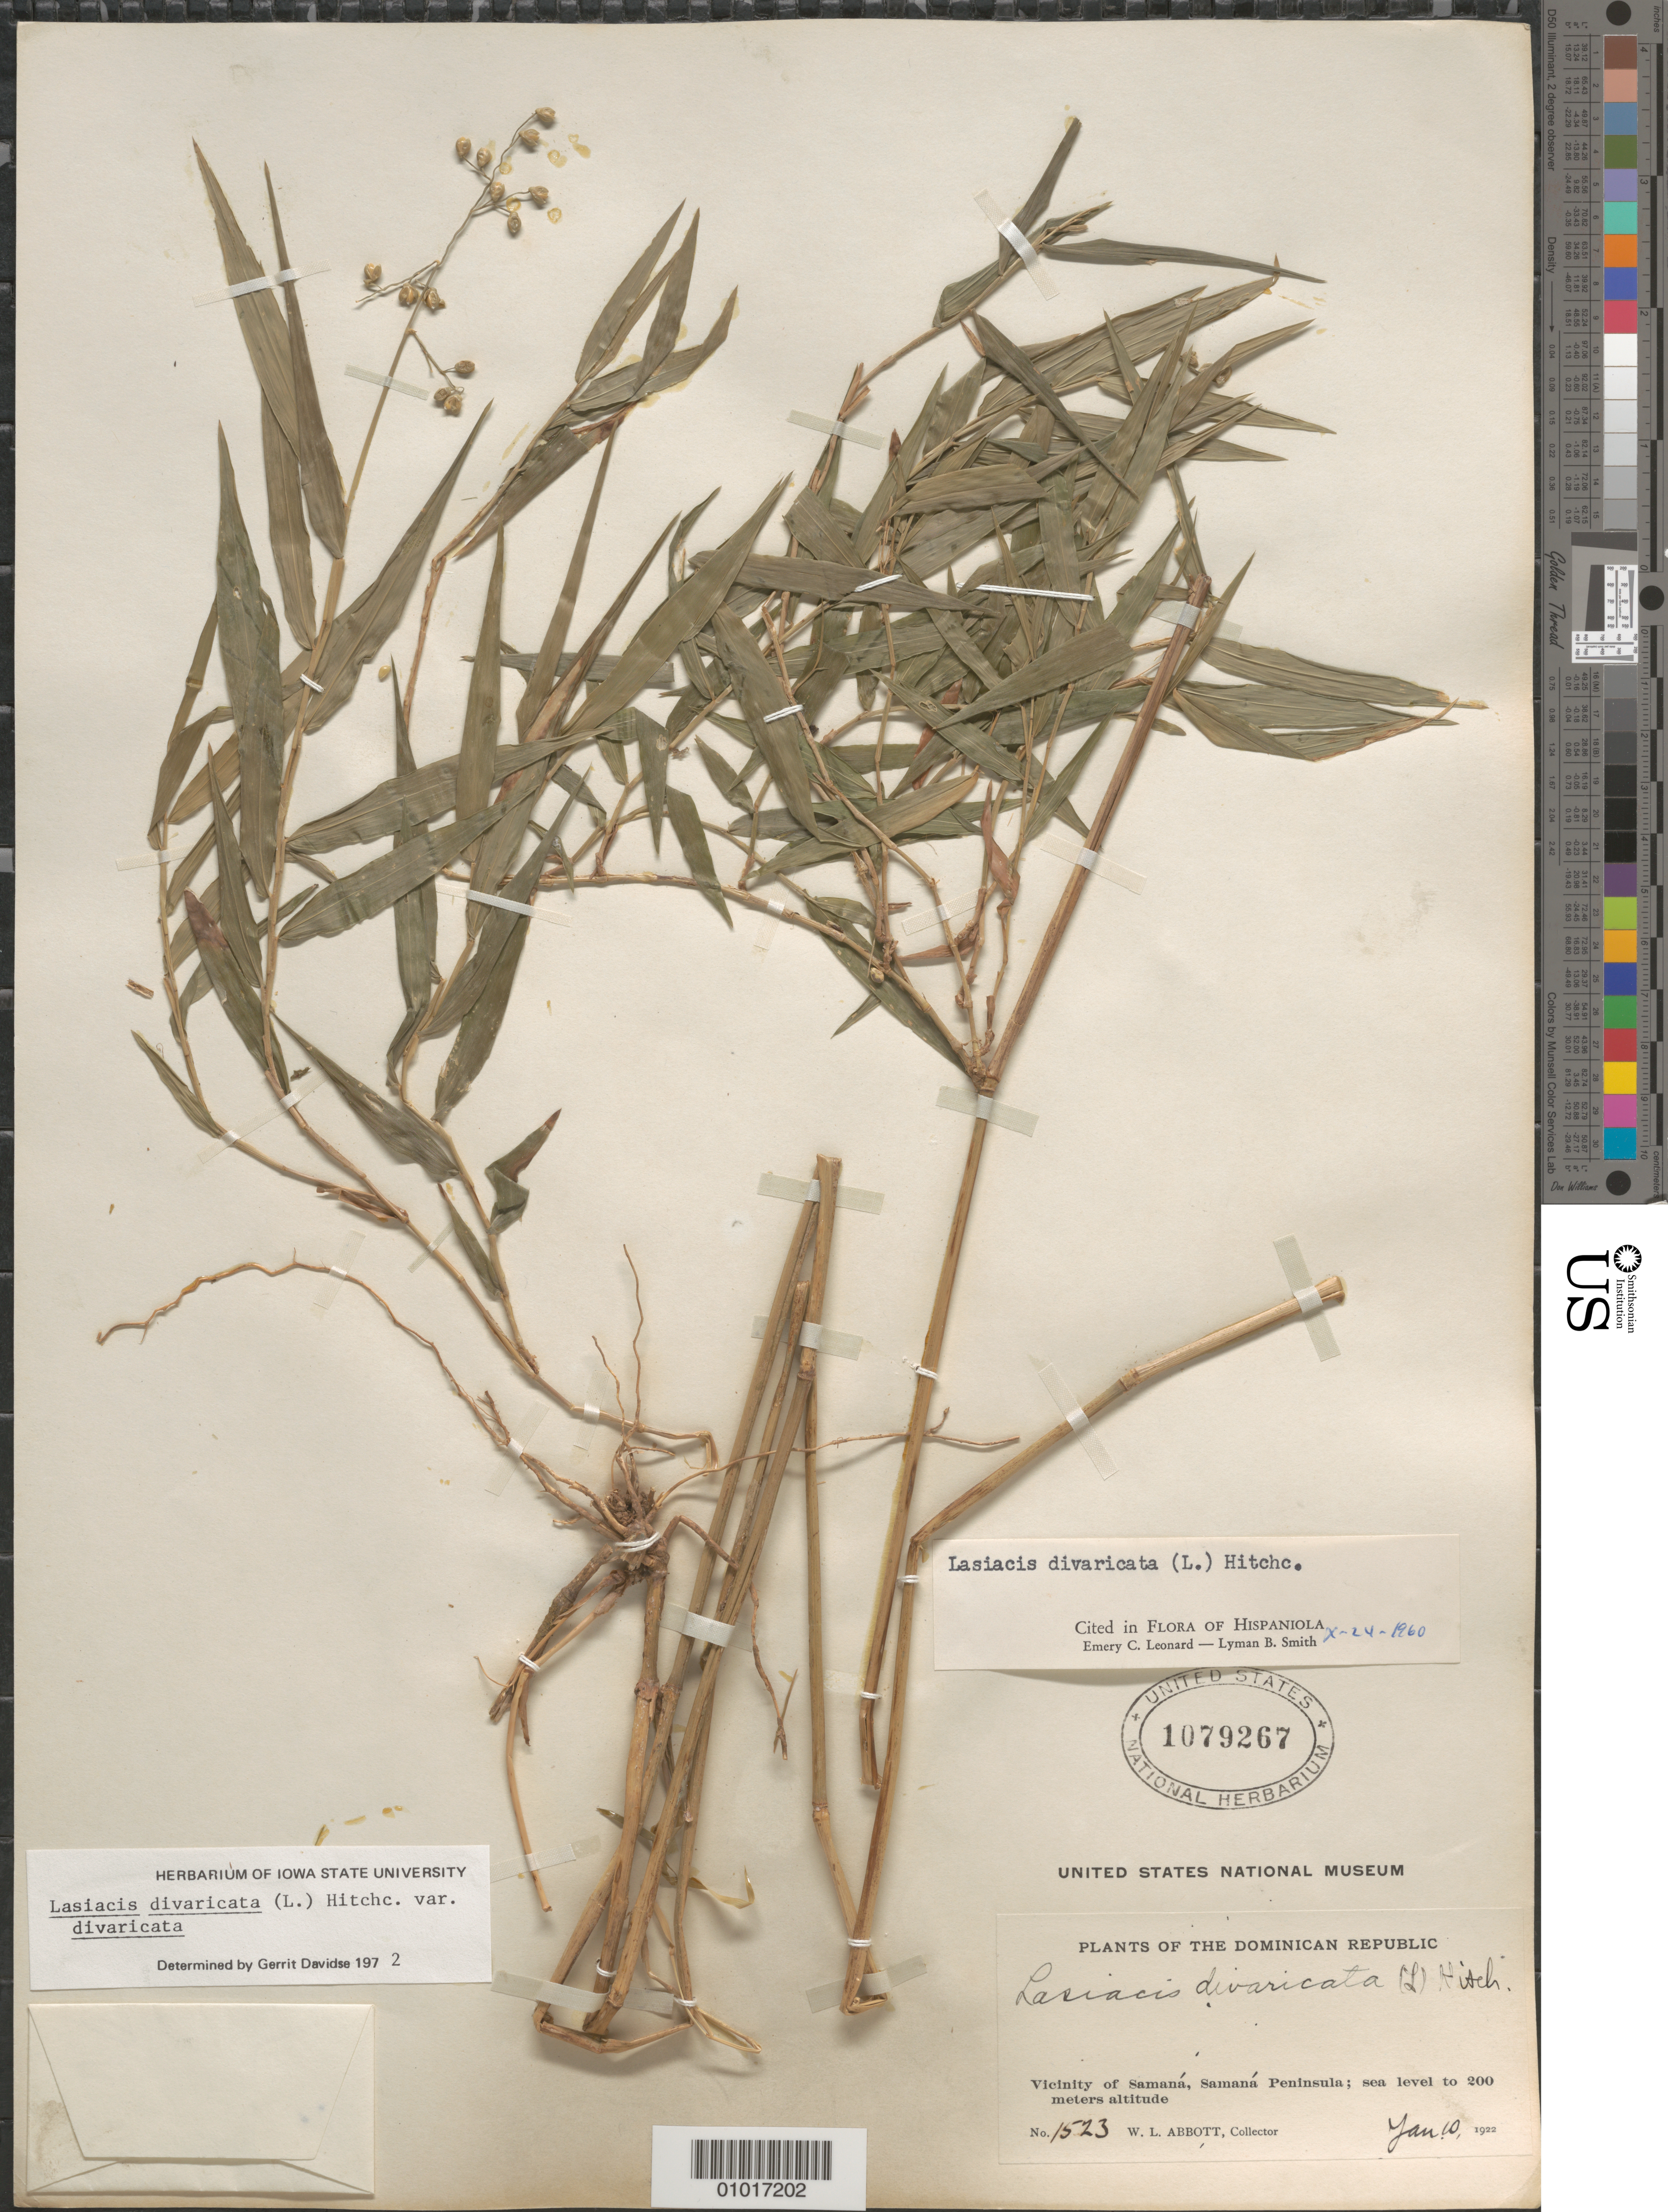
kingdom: Plantae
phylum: Tracheophyta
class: Liliopsida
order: Poales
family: Poaceae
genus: Lasiacis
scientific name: Lasiacis divaricata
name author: (L.) Hitchc.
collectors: W. L. Abbott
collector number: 1523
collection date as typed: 10 Jan 1922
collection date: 1922-01-10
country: Dominican Republic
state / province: Samaná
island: Hispaniola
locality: Vicinity of Samana, Samana Peninsula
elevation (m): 0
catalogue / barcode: US 1079267